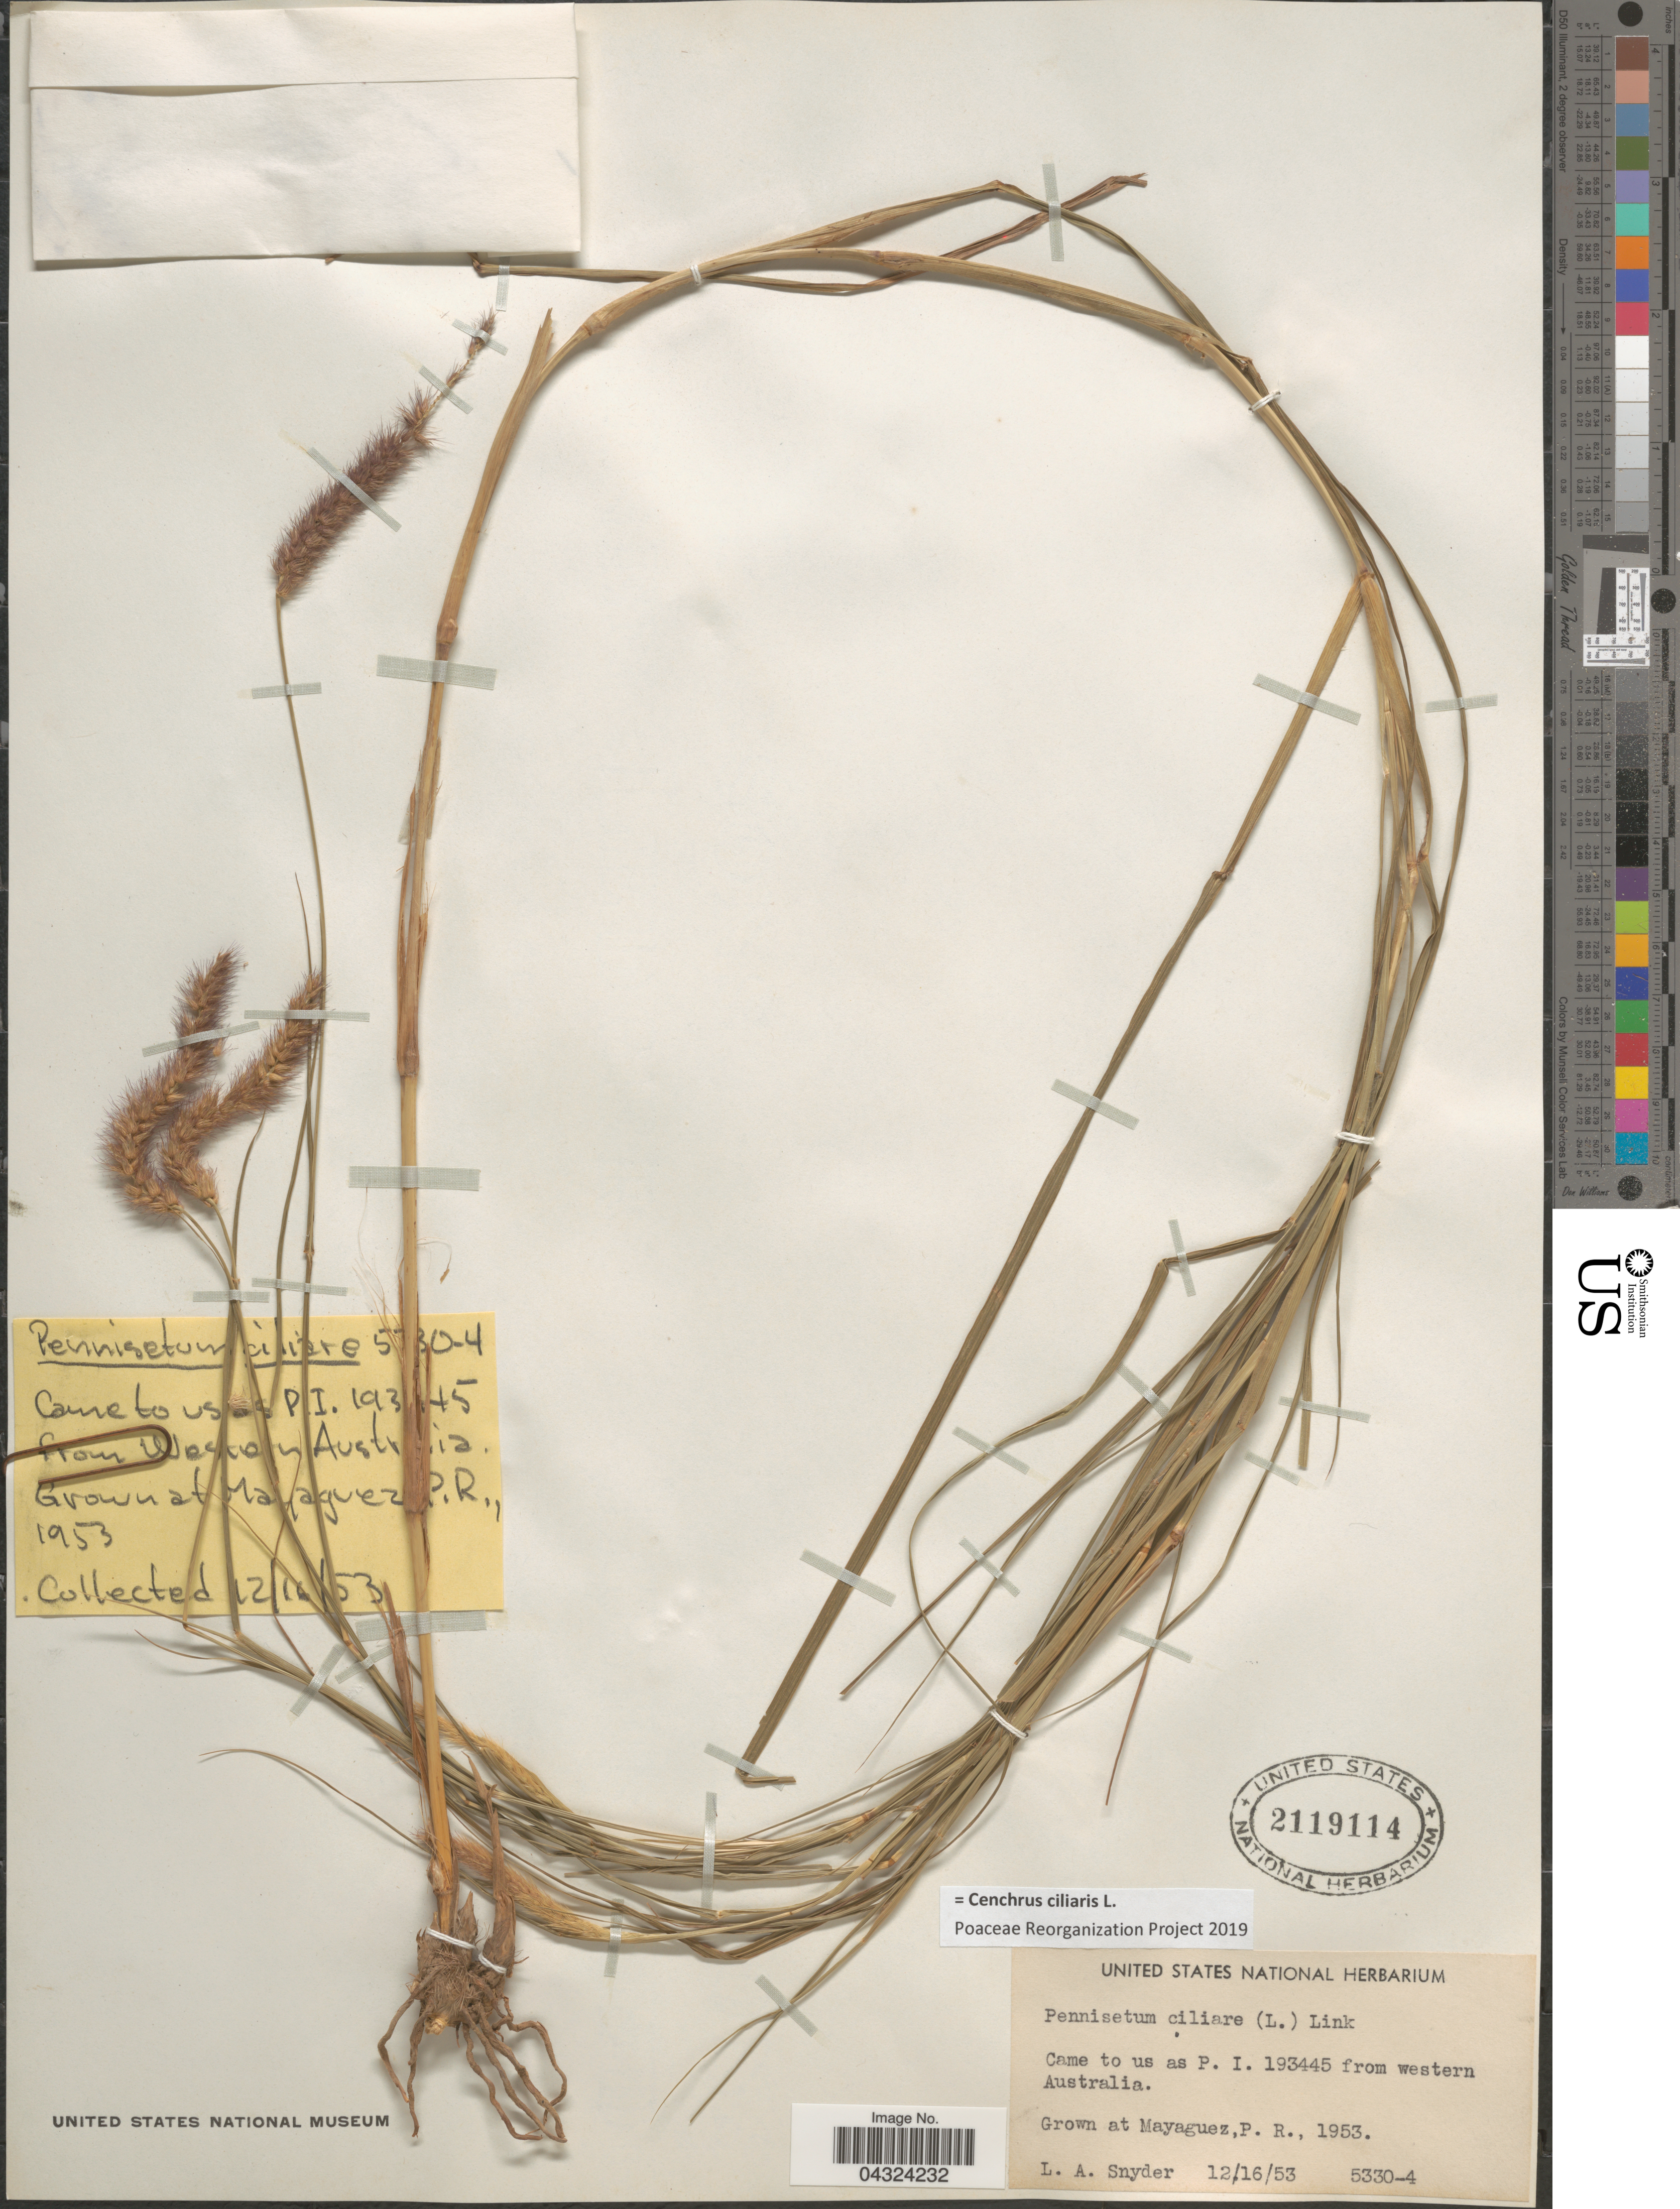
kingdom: Plantae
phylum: Tracheophyta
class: Liliopsida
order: Poales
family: Poaceae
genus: Cenchrus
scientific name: Cenchrus ciliaris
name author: L.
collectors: L. Snyder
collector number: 5330-4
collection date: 1953-12-16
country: Puerto Rico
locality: Grown at Mayaguez, P. R.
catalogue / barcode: US 2119114